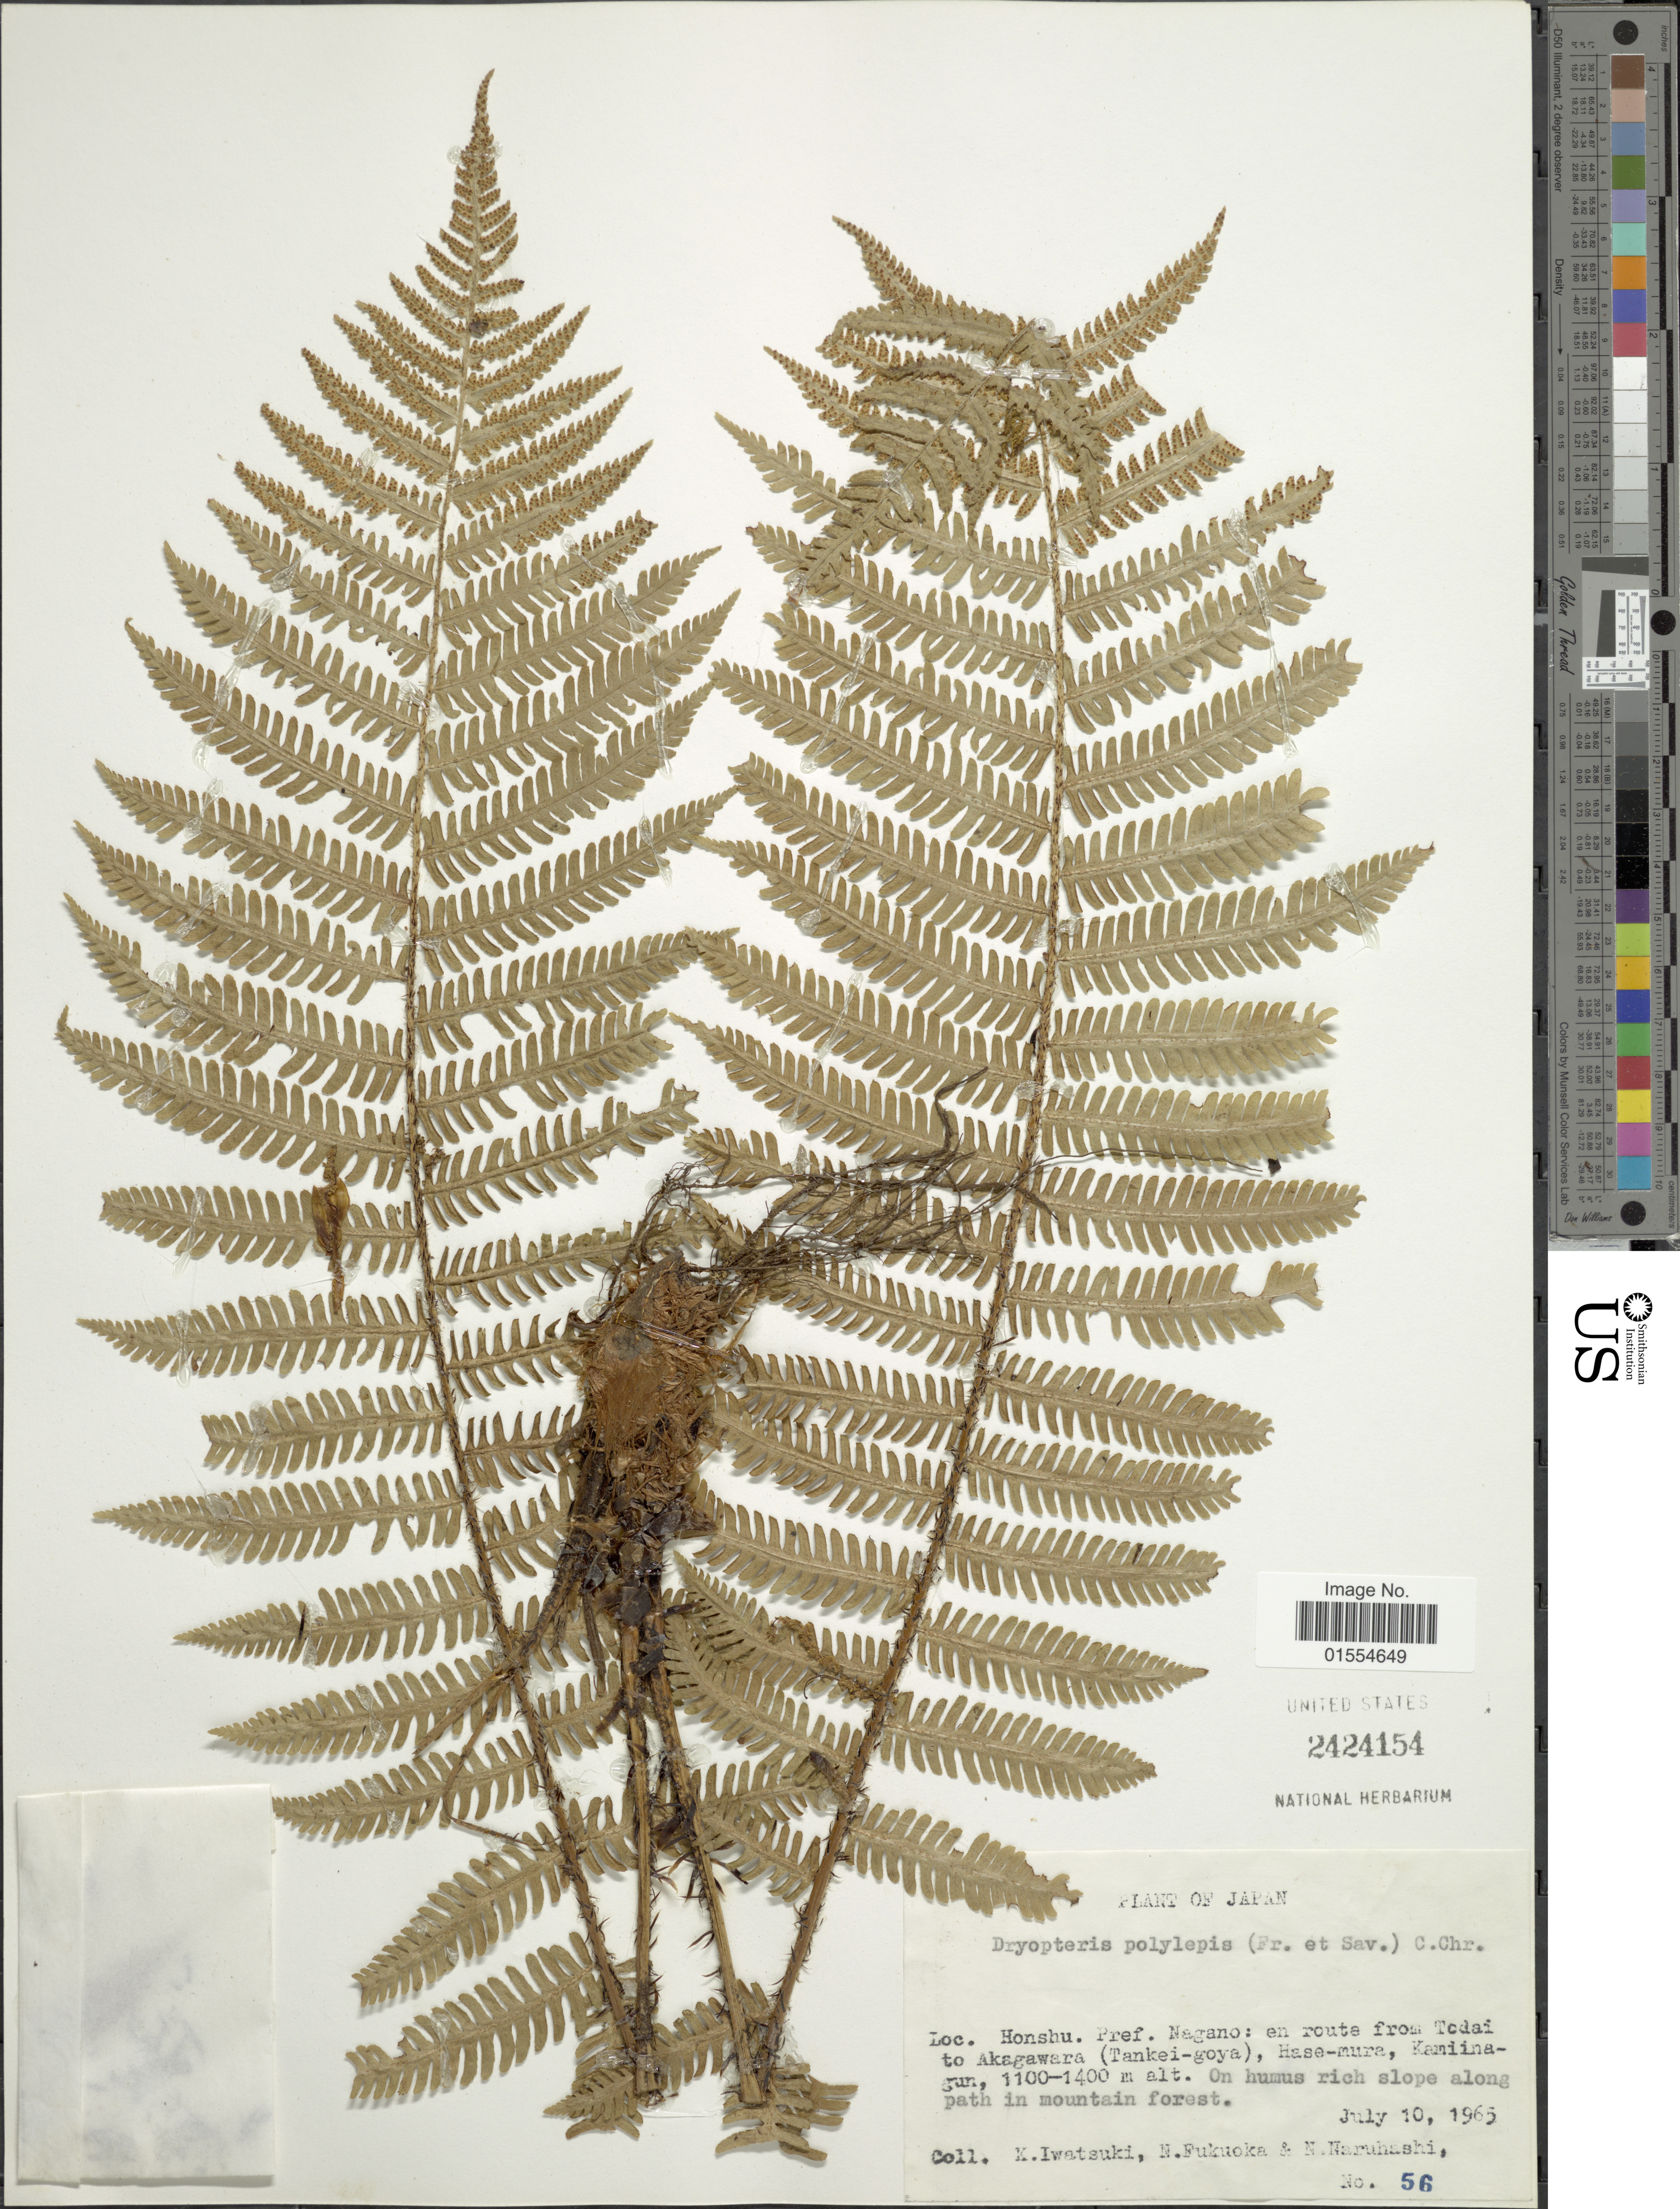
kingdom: Plantae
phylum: Tracheophyta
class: Polypodiopsida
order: Polypodiales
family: Dryopteridaceae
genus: Dryopteris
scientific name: Dryopteris polylepis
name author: (Franch. & Sav.) C. Chr.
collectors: K. Iwatsuki, N. Fukuoka & N. Naruhashi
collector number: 56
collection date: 1965-07-10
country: Japan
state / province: Nagano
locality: Honshu. Pref. Nagano: en route from Todai to Akagawa (Tankei-goya), Hase-mura, Kamiina-gun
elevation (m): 1100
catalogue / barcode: US 2424154